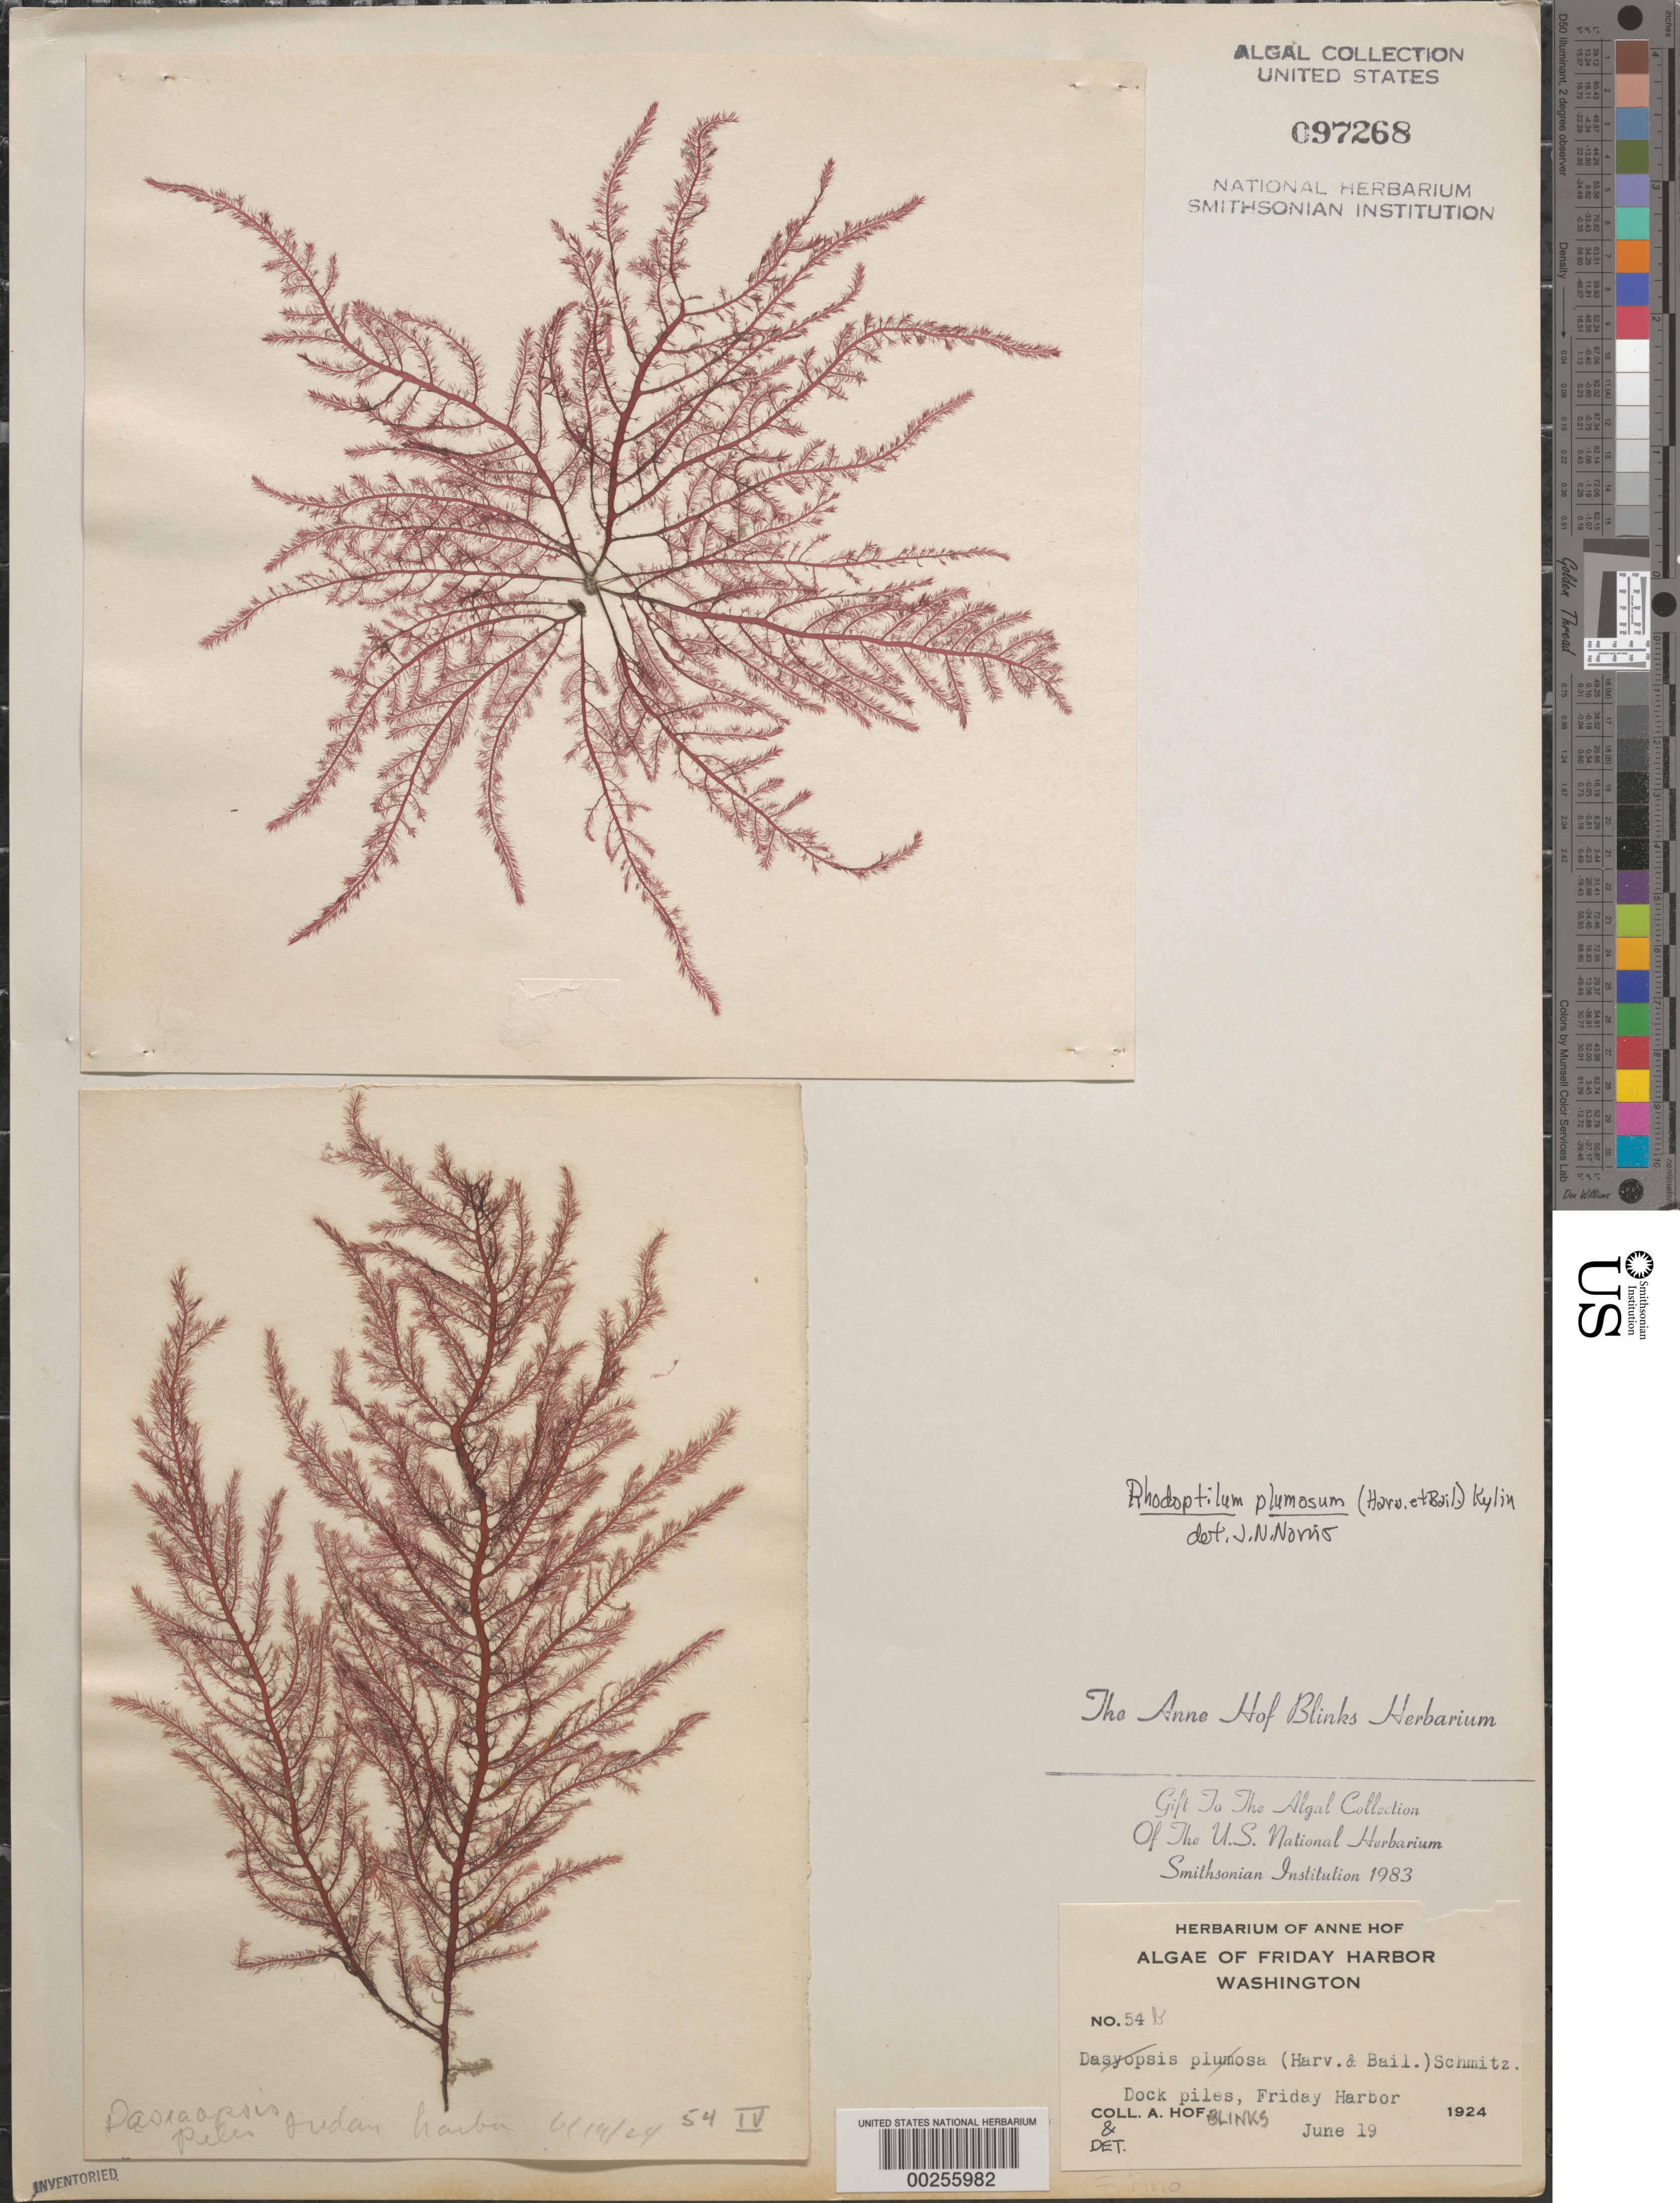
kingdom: Plantae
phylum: Rhodophyta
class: Florideophyceae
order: Ceramiales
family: Dasyaceae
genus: Rhodoptilum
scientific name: Rhodoptilum plumosum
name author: (Harv. & Bail.) Kylin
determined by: Norris, James N.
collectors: A. Blinks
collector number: AHB 54b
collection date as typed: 19 Jun 1924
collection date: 1924-06-19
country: United States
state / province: Washington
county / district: San Juan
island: San Juan Island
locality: Friday Harbor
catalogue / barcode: US 97268